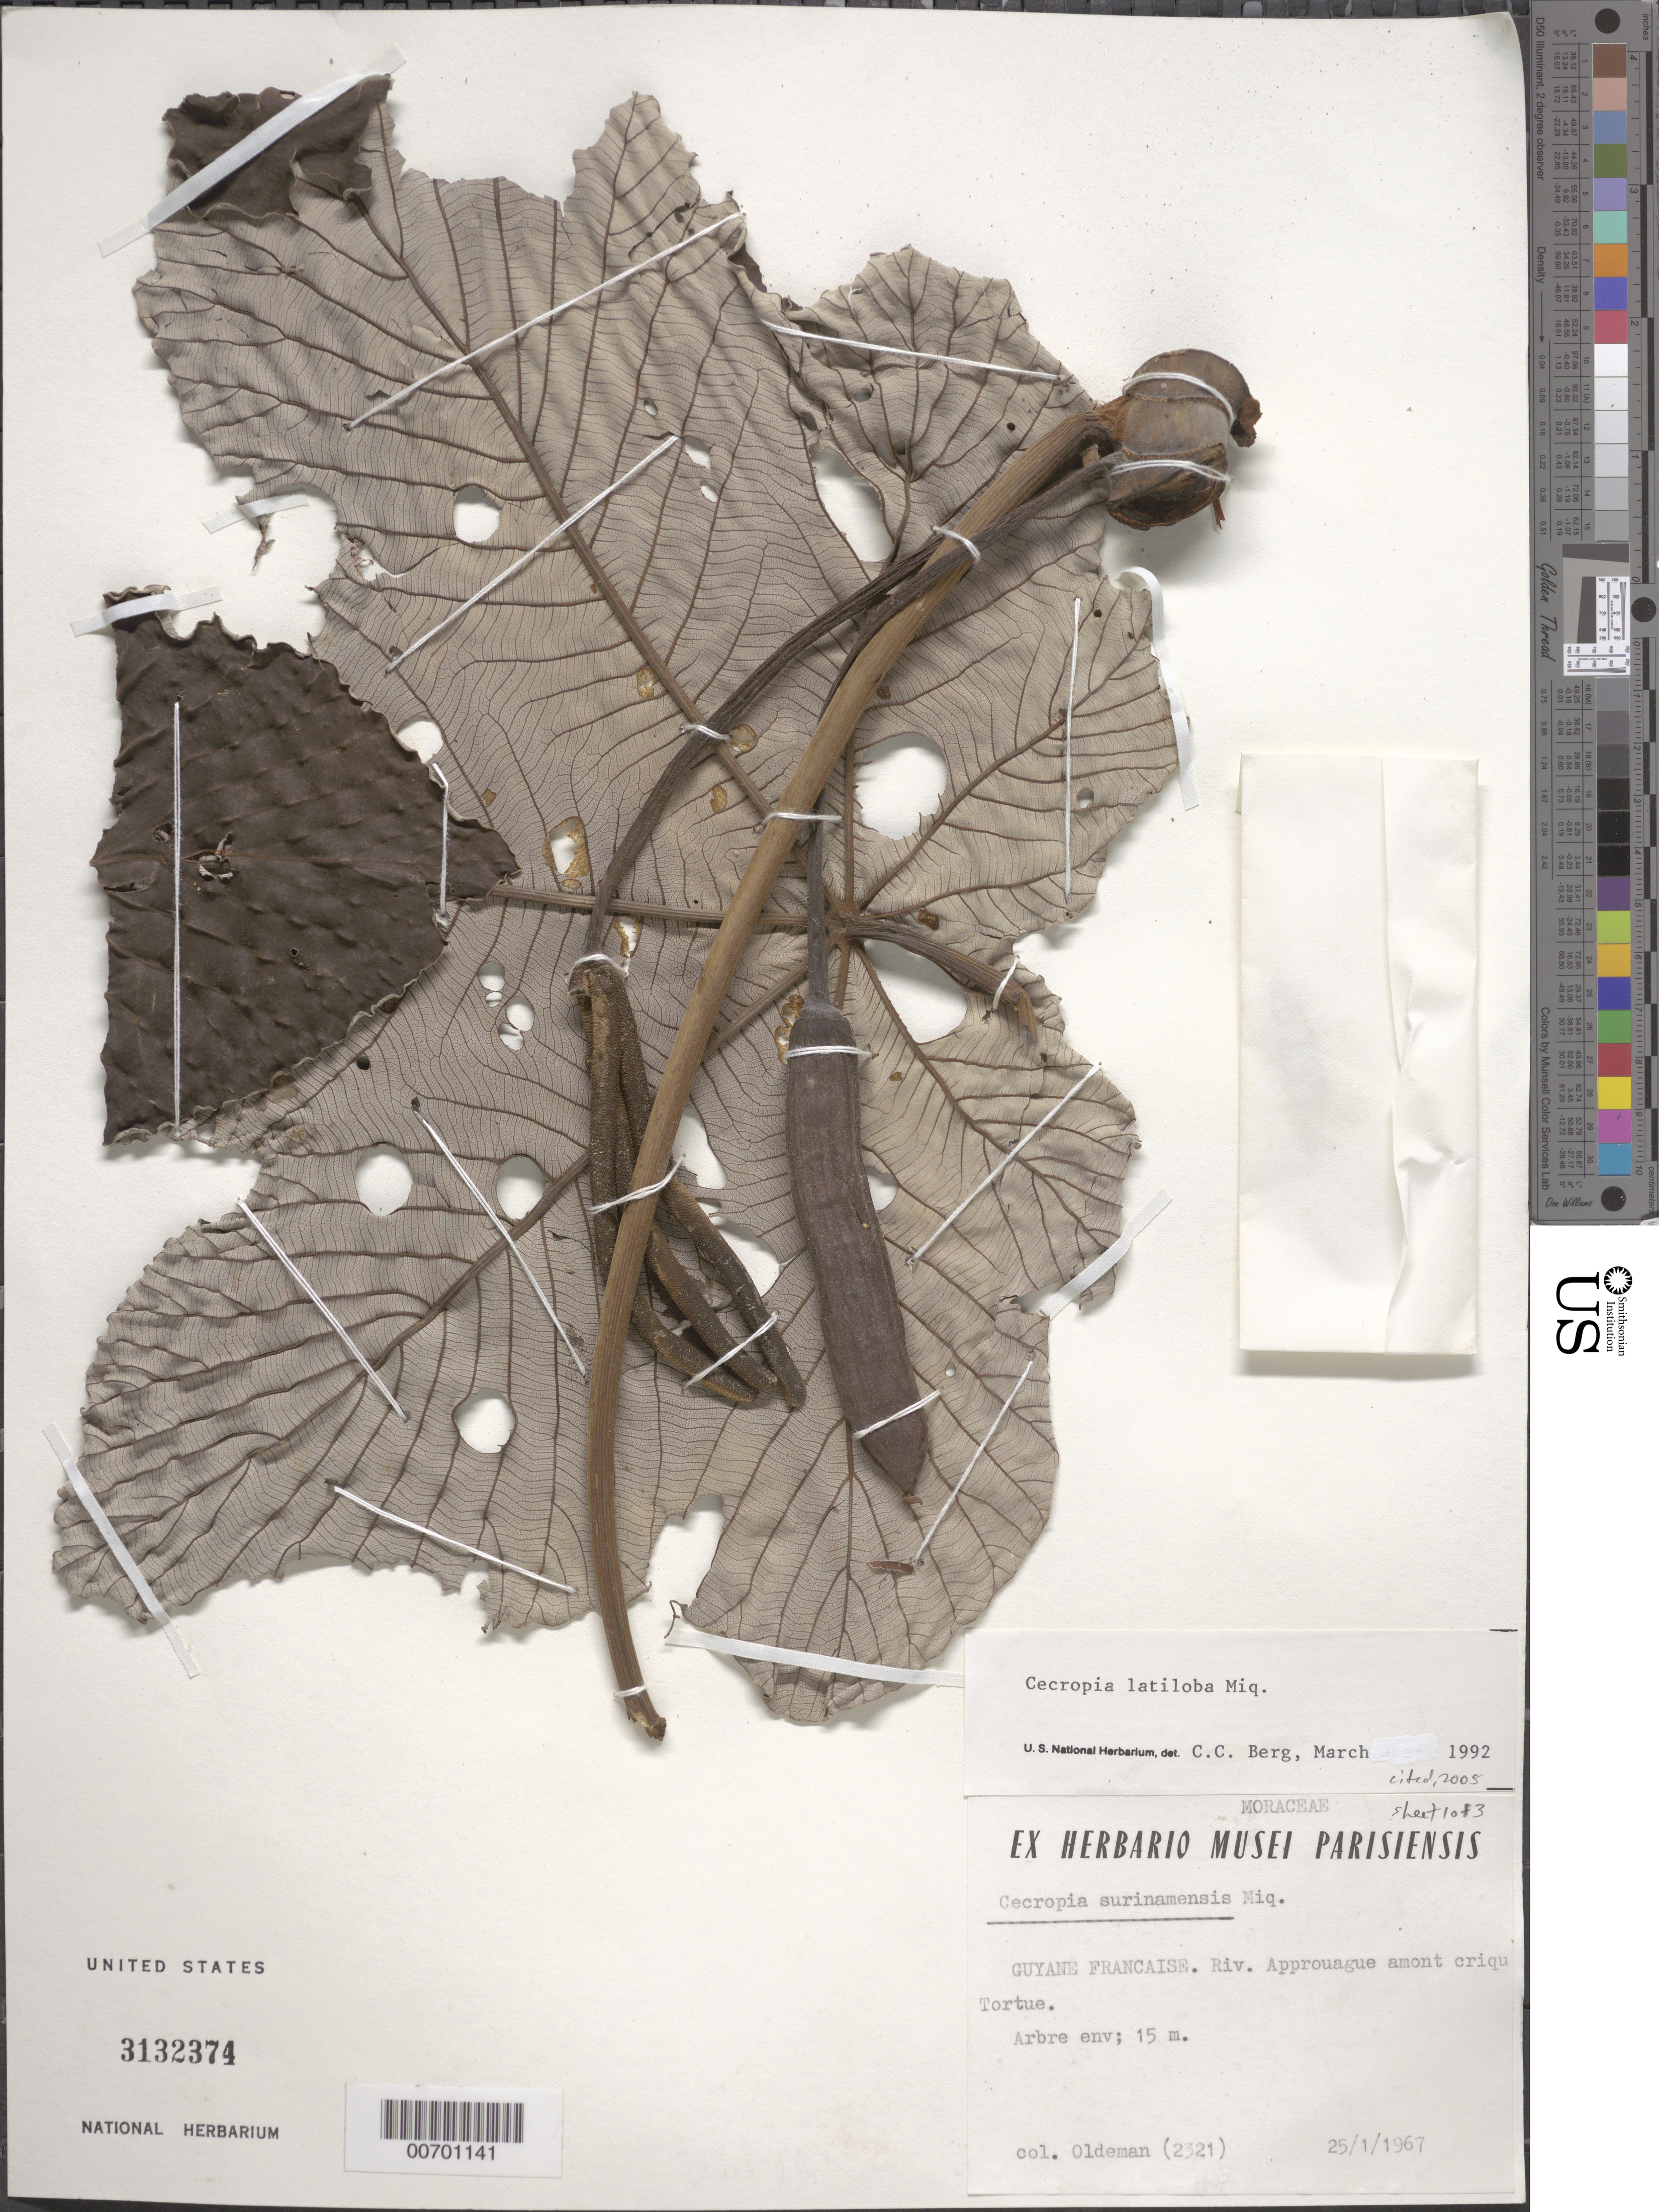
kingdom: Plantae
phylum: Tracheophyta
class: Magnoliopsida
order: Rosales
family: Urticaceae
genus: Cecropia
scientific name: Cecropia latiloba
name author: Miq.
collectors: -- Oldeman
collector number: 2321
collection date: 1967-01-25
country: French Guiana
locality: Guyane Francaise. Riv. Approuague amont criqu! Tortue.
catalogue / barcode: US 3132374